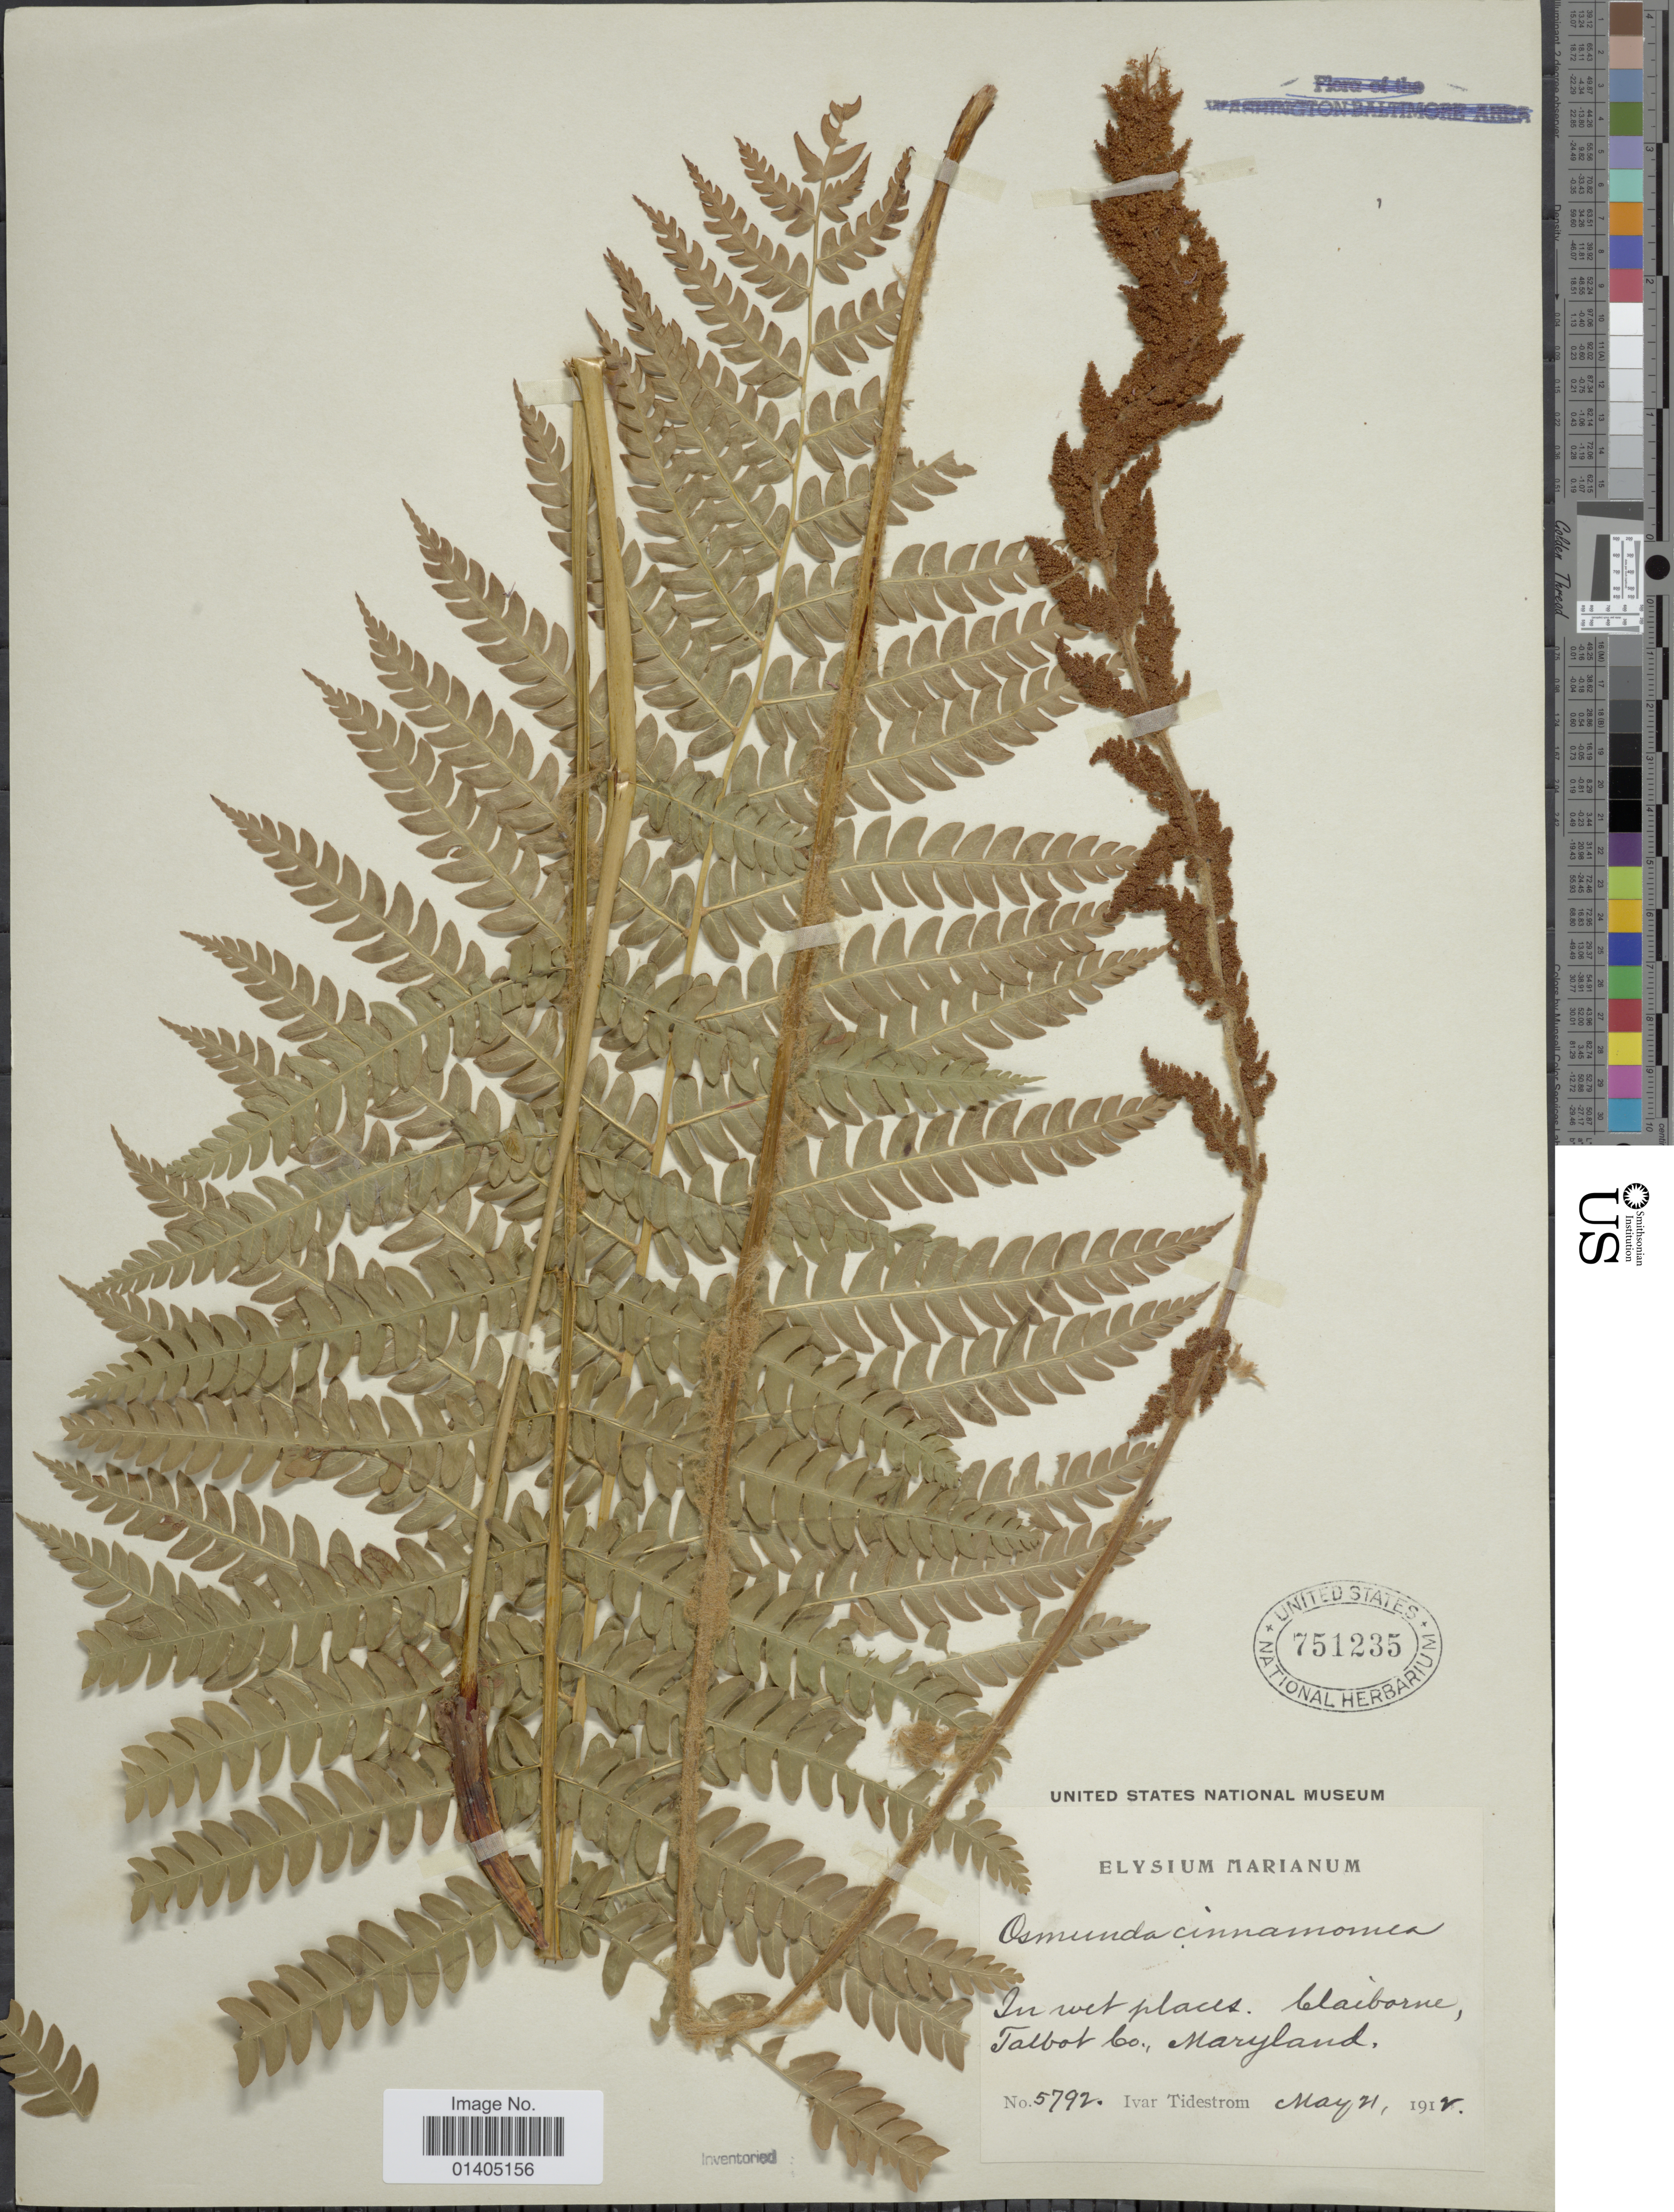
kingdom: Plantae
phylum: Tracheophyta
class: Polypodiopsida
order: Osmundales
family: Osmundaceae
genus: Osmundastrum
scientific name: Osmundastrum cinnamomeum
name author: (L.) C. Presl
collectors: I. F. Tidestrom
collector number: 5792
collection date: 1912-05-21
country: United States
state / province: Maryland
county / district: Talbot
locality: In wet places, Claiborne, Talbot Co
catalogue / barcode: US 751235